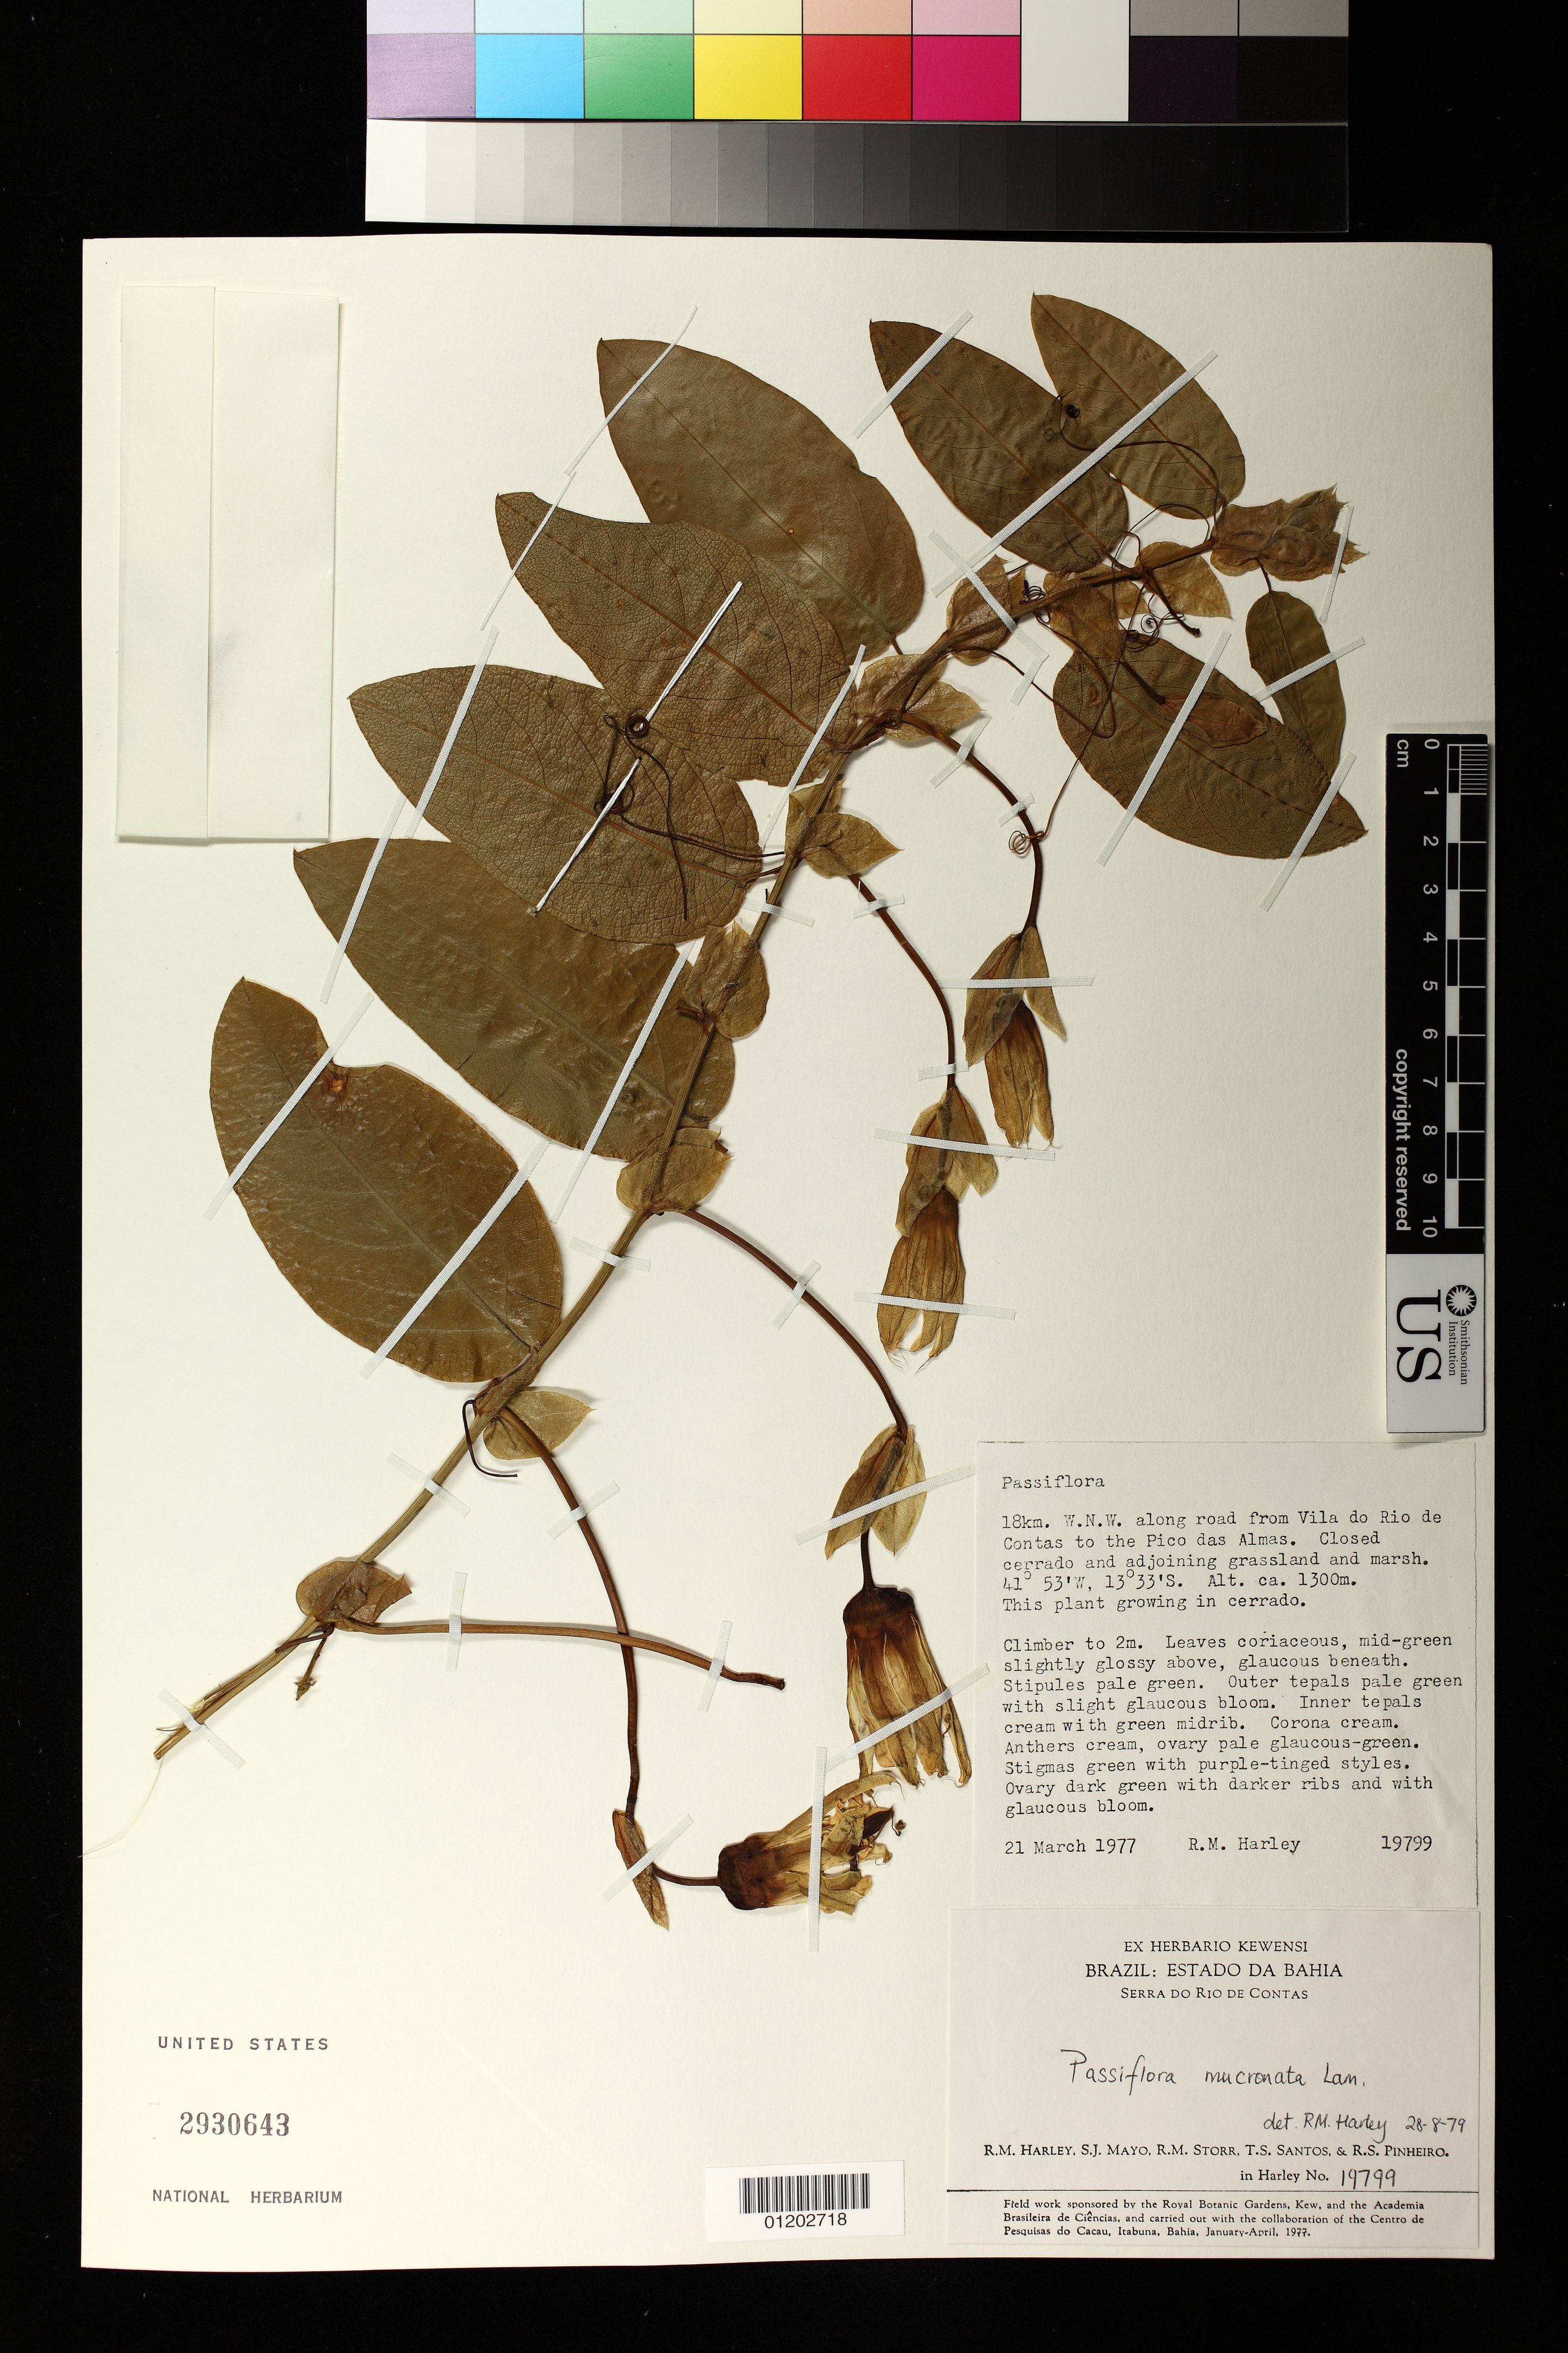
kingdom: Plantae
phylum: Tracheophyta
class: Magnoliopsida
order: Malpighiales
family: Passifloraceae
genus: Passiflora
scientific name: Passiflora silvestris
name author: Vell.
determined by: Strong, Mark T., (BOT), Smithsonian Institution - National Museum of Natural History (UNITED STATES)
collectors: R. M. Harley, S. J. Mayo, R. M. Storr, T. S. Santos & R. S. Pinheiro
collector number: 19799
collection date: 1977-03-21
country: Brazil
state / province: Bahia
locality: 18 km. WNW along road from Vila do rio de Contas to the Pico das Almas. Closed cerrado and adjoining grassland and marsh. This plant growing in cerrado.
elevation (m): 1300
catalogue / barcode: US 2930643